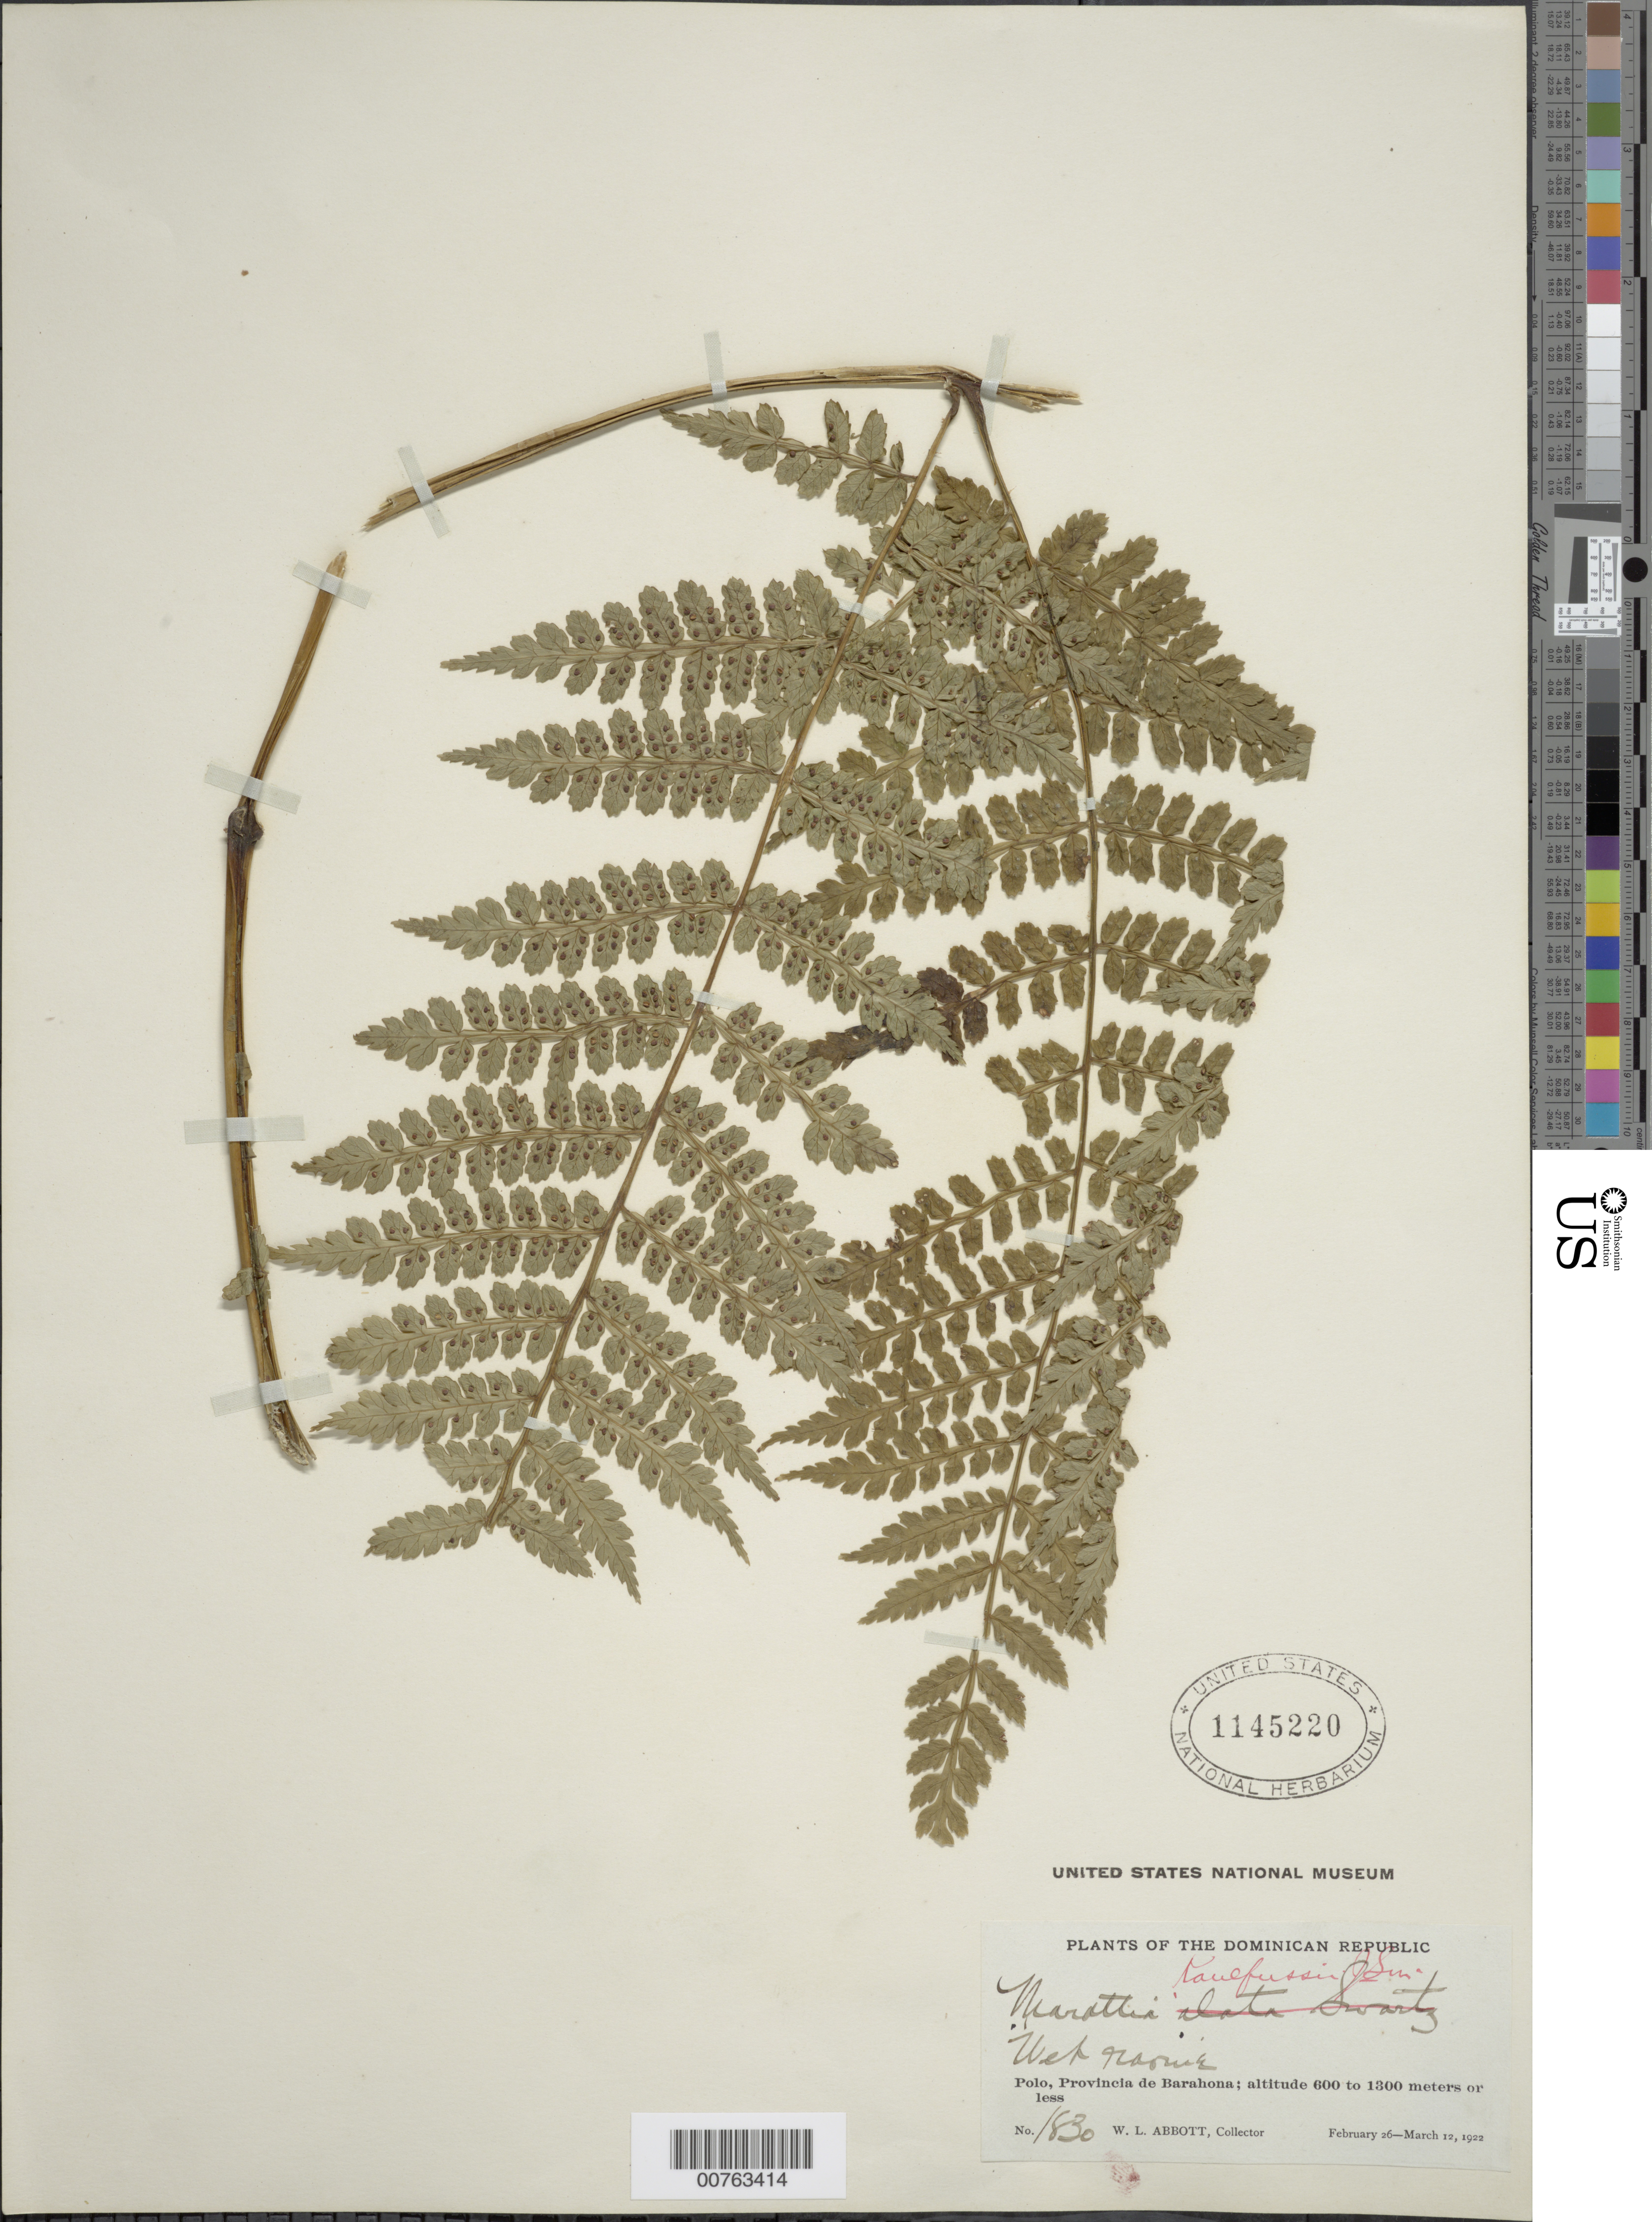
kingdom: Plantae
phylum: Tracheophyta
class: Polypodiopsida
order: Marattiales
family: Marattiaceae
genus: Marattia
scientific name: Marattia laevis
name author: Sm.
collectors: W. L. Abbott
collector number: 1830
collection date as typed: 26 Feb 1922 12 Mar 1922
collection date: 1922-02-26/1922-03-12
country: Dominican Republic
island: Hispaniola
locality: Polo, Provincia de Barahona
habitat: Wet ravine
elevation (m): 600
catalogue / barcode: US 1145220